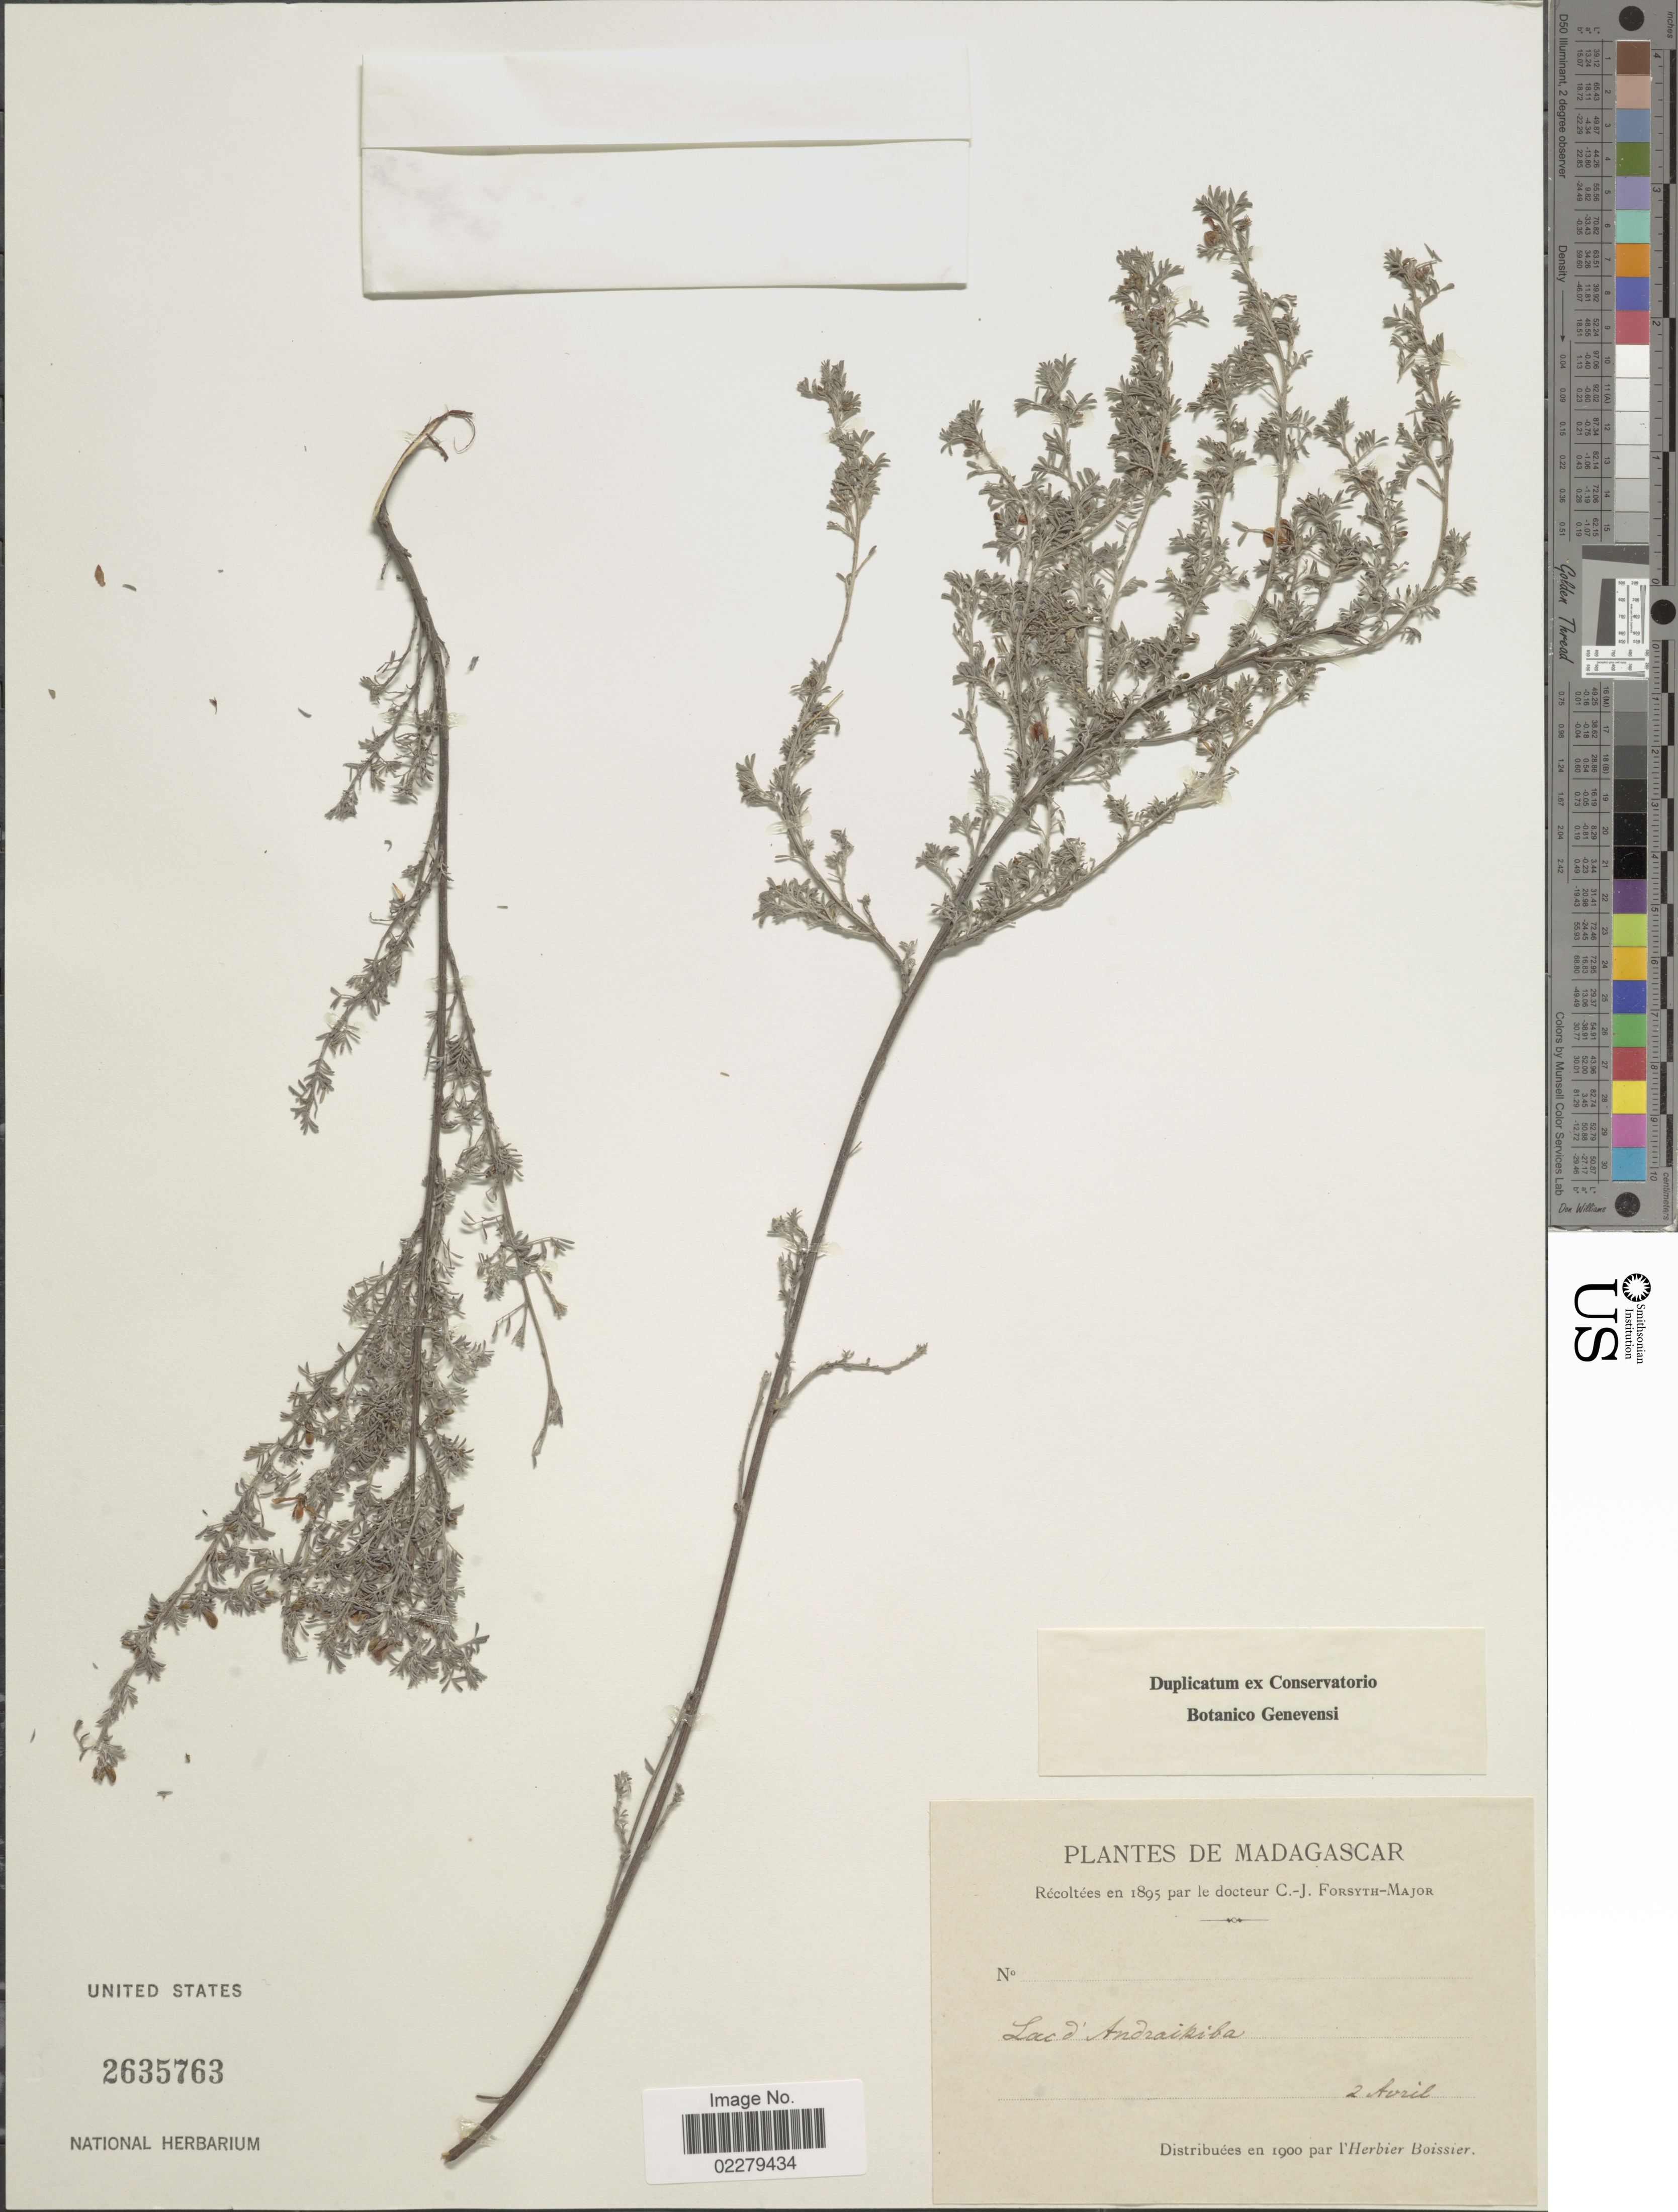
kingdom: Plantae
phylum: Tracheophyta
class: Magnoliopsida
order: Fabales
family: Fabaceae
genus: Aspalathus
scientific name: Aspalathus sp.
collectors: C. I. Forsyth-Major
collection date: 1895-04-02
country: Madagascar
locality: Lac d'Andraikiba.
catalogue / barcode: US 2635763